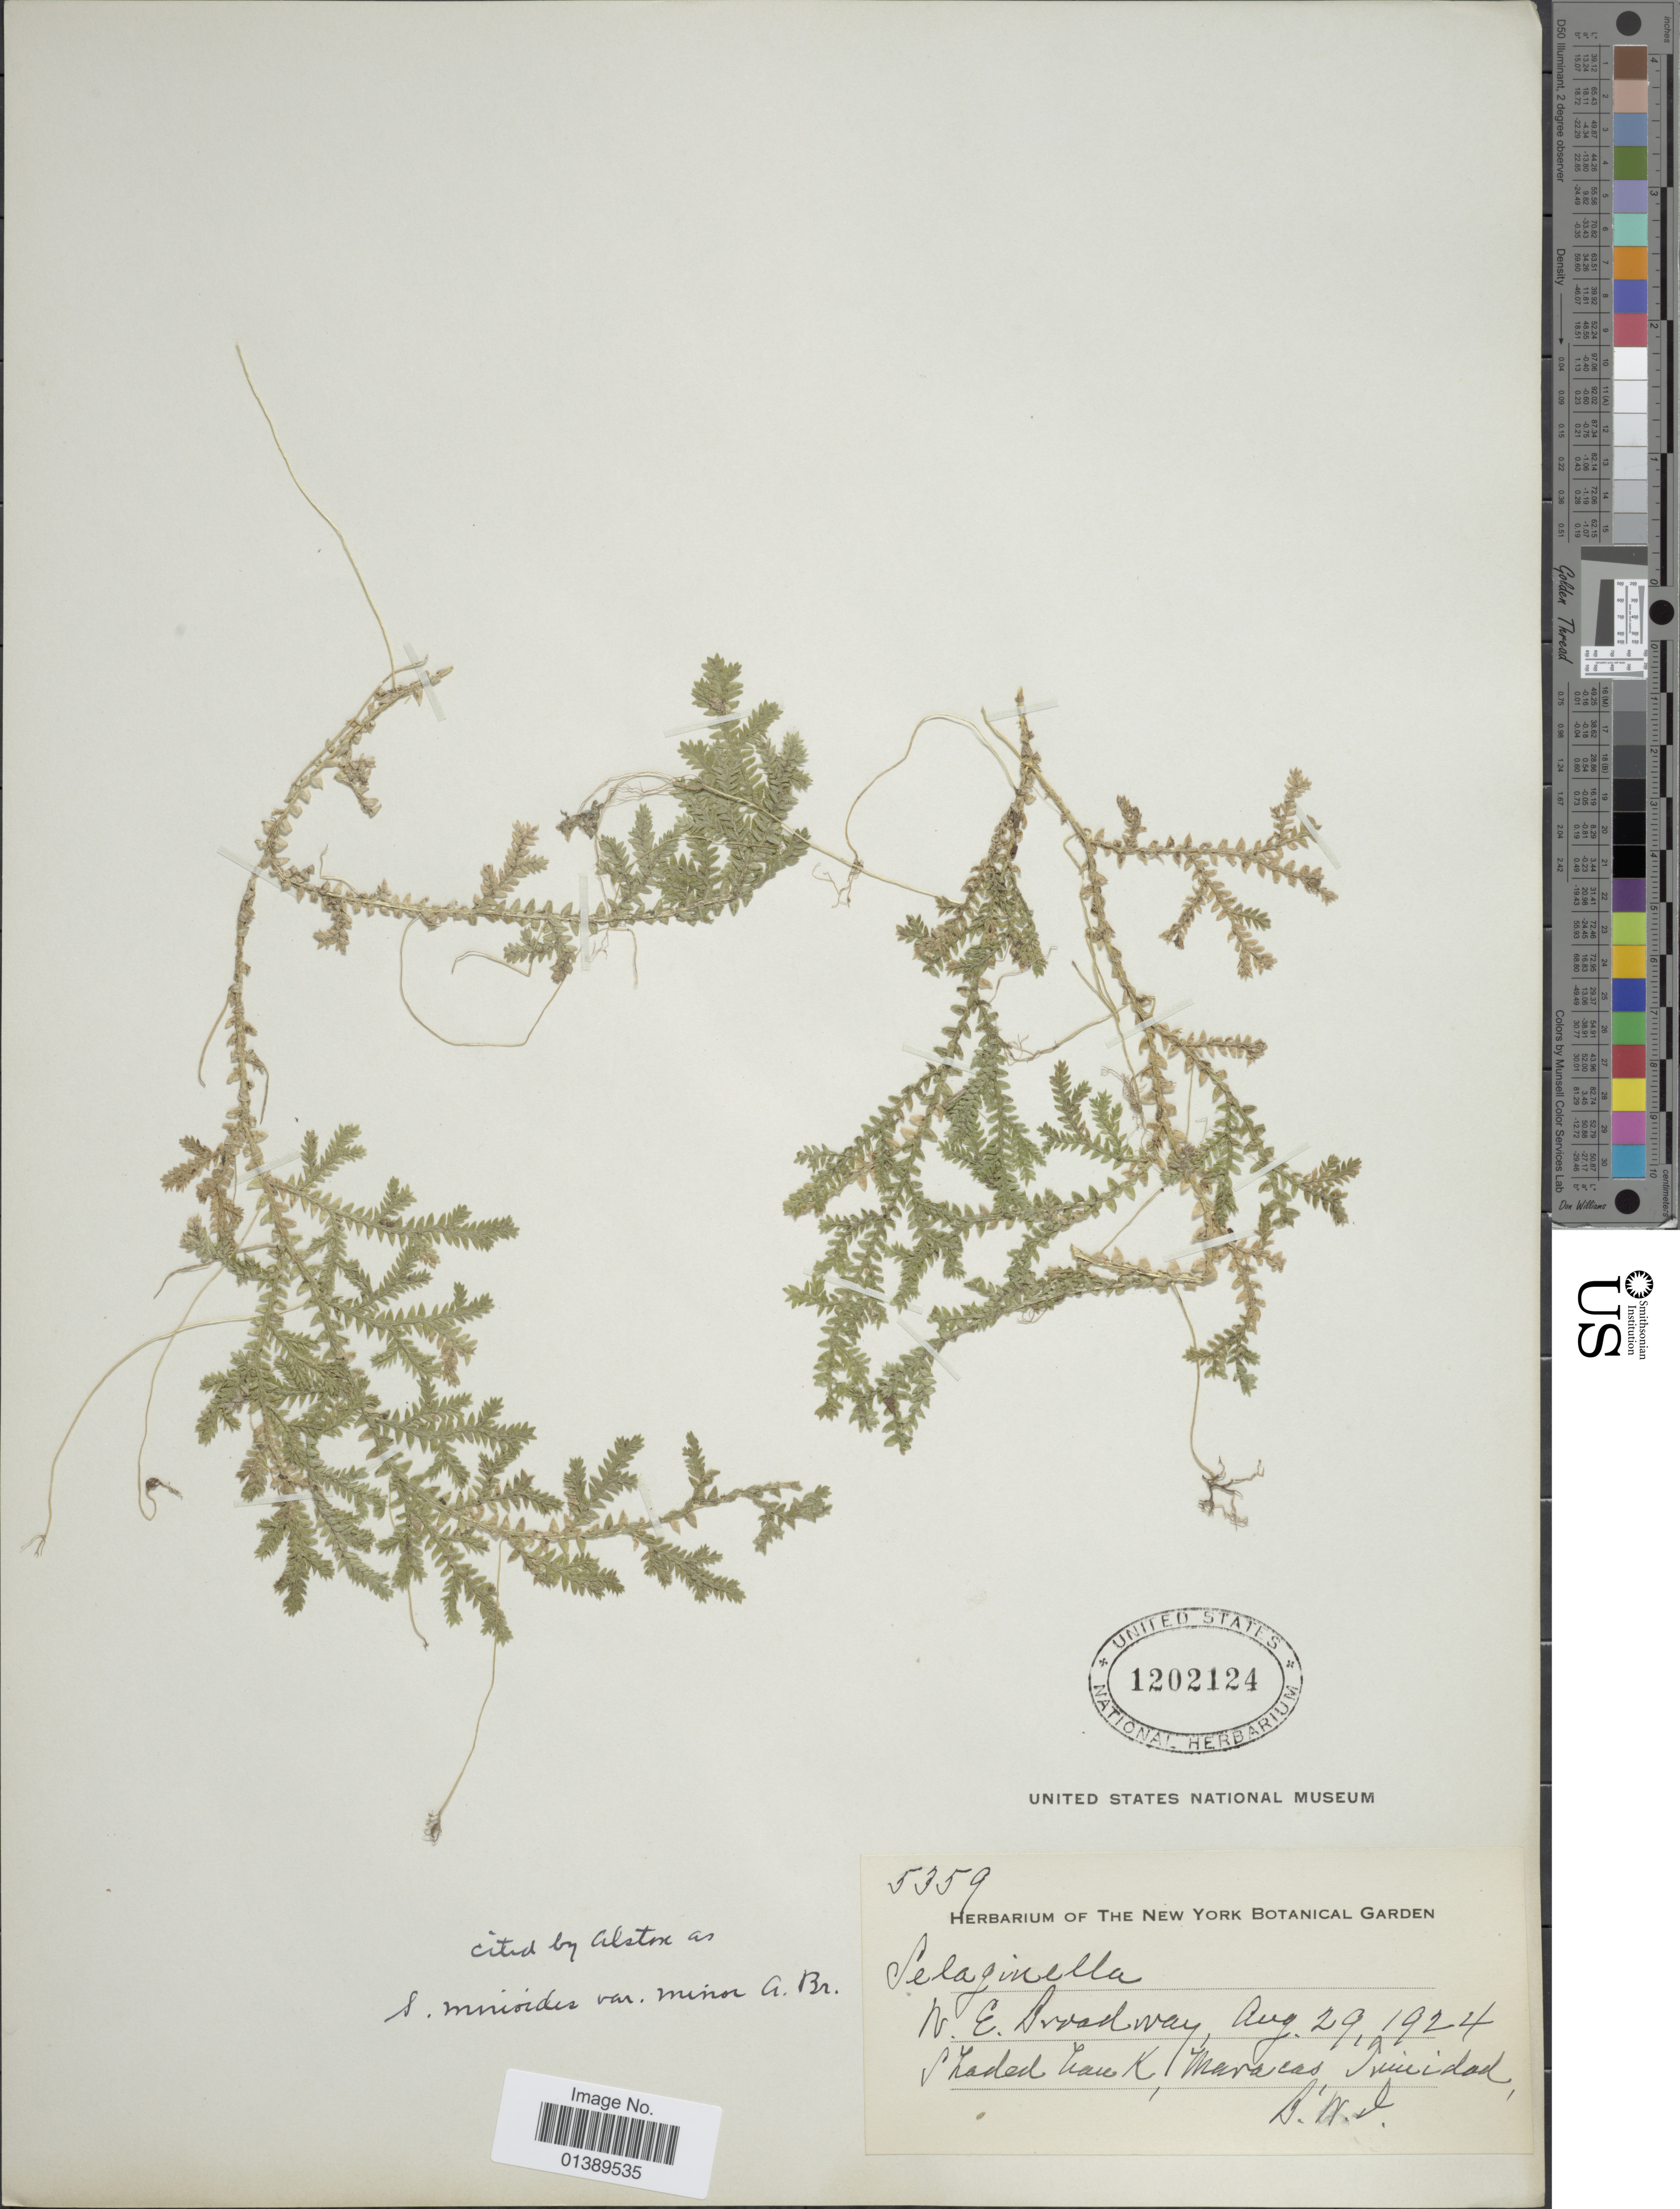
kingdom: Plantae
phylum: Tracheophyta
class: Lycopodiopsida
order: Selaginellales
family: Selaginellaceae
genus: Selaginella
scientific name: Selaginella diffusa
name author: (C. Presl) Spring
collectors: W. E. Broadway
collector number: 5359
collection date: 1924-08-29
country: Trinidad and Tobago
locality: Shaded bank, Maracas.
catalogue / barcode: US 1202124